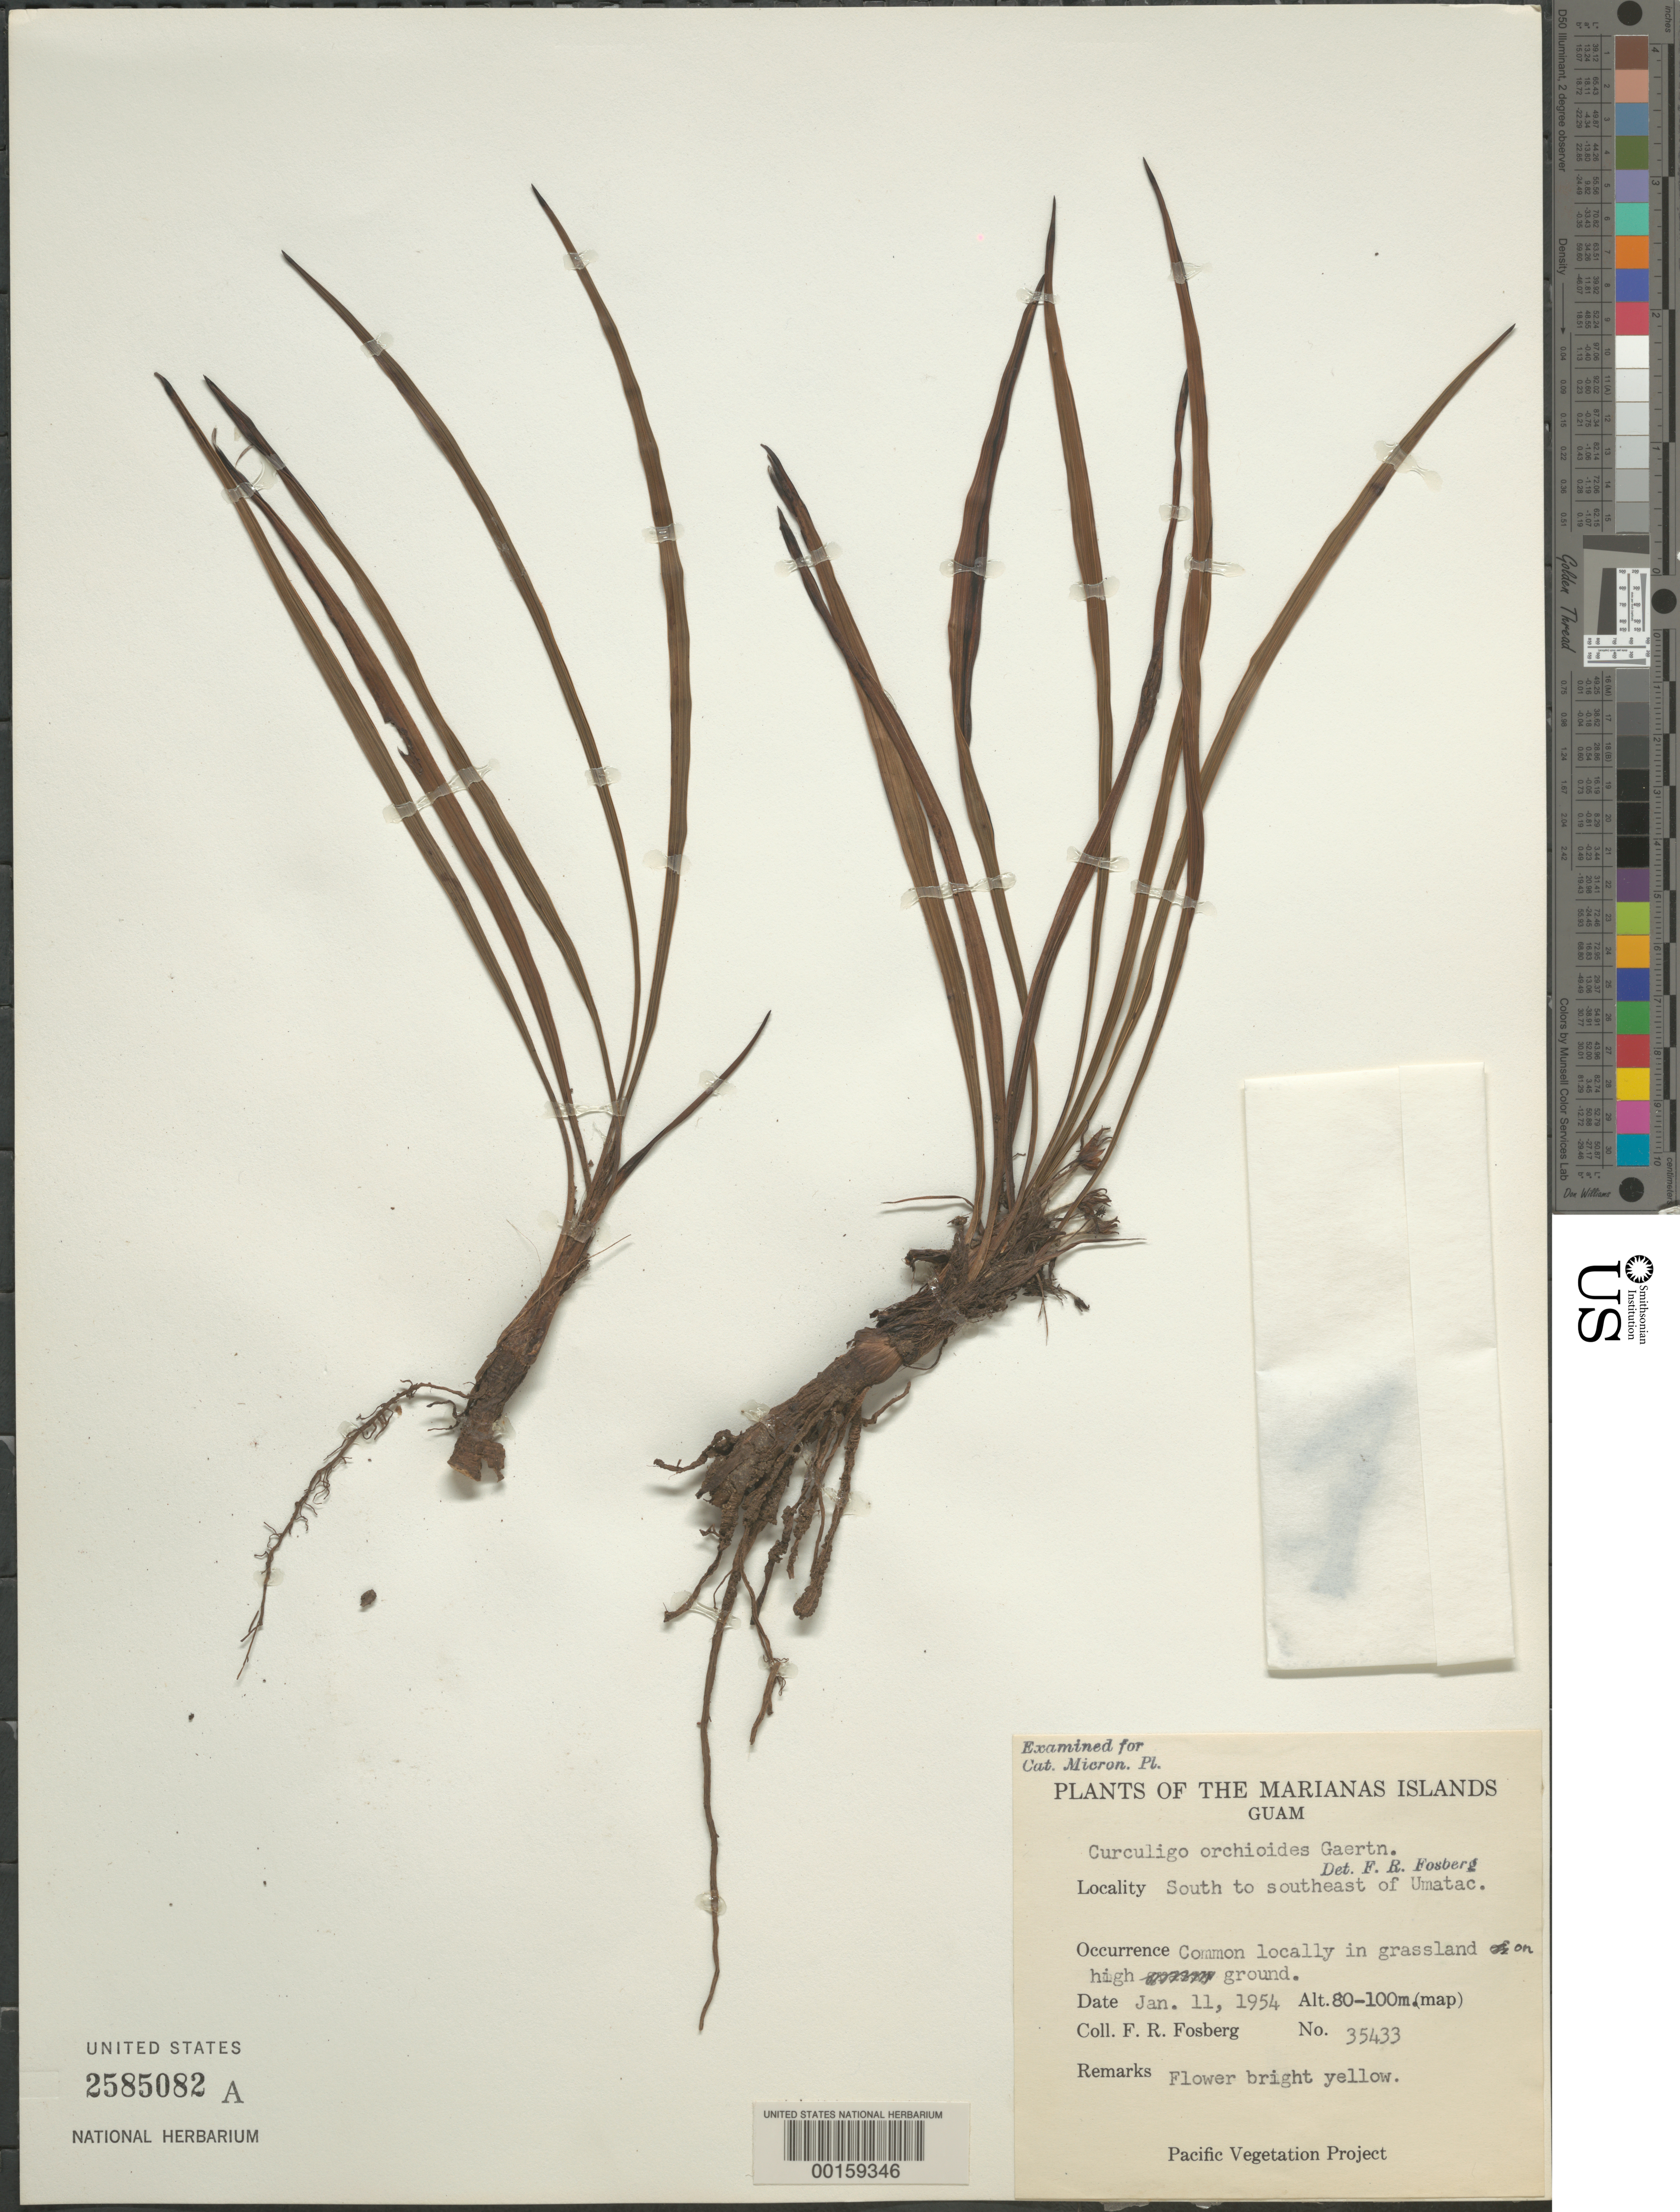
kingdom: Plantae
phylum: Tracheophyta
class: Liliopsida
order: Asparagales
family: Hypoxidaceae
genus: Curculigo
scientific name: Curculigo orchioides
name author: Gaertn.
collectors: F. R. Fosberg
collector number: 35433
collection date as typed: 11 Jan 1954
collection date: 1954-01-11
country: Guam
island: Guam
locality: S to se of umatac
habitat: Grassland on high ground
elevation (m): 80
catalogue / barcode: US 2585082A